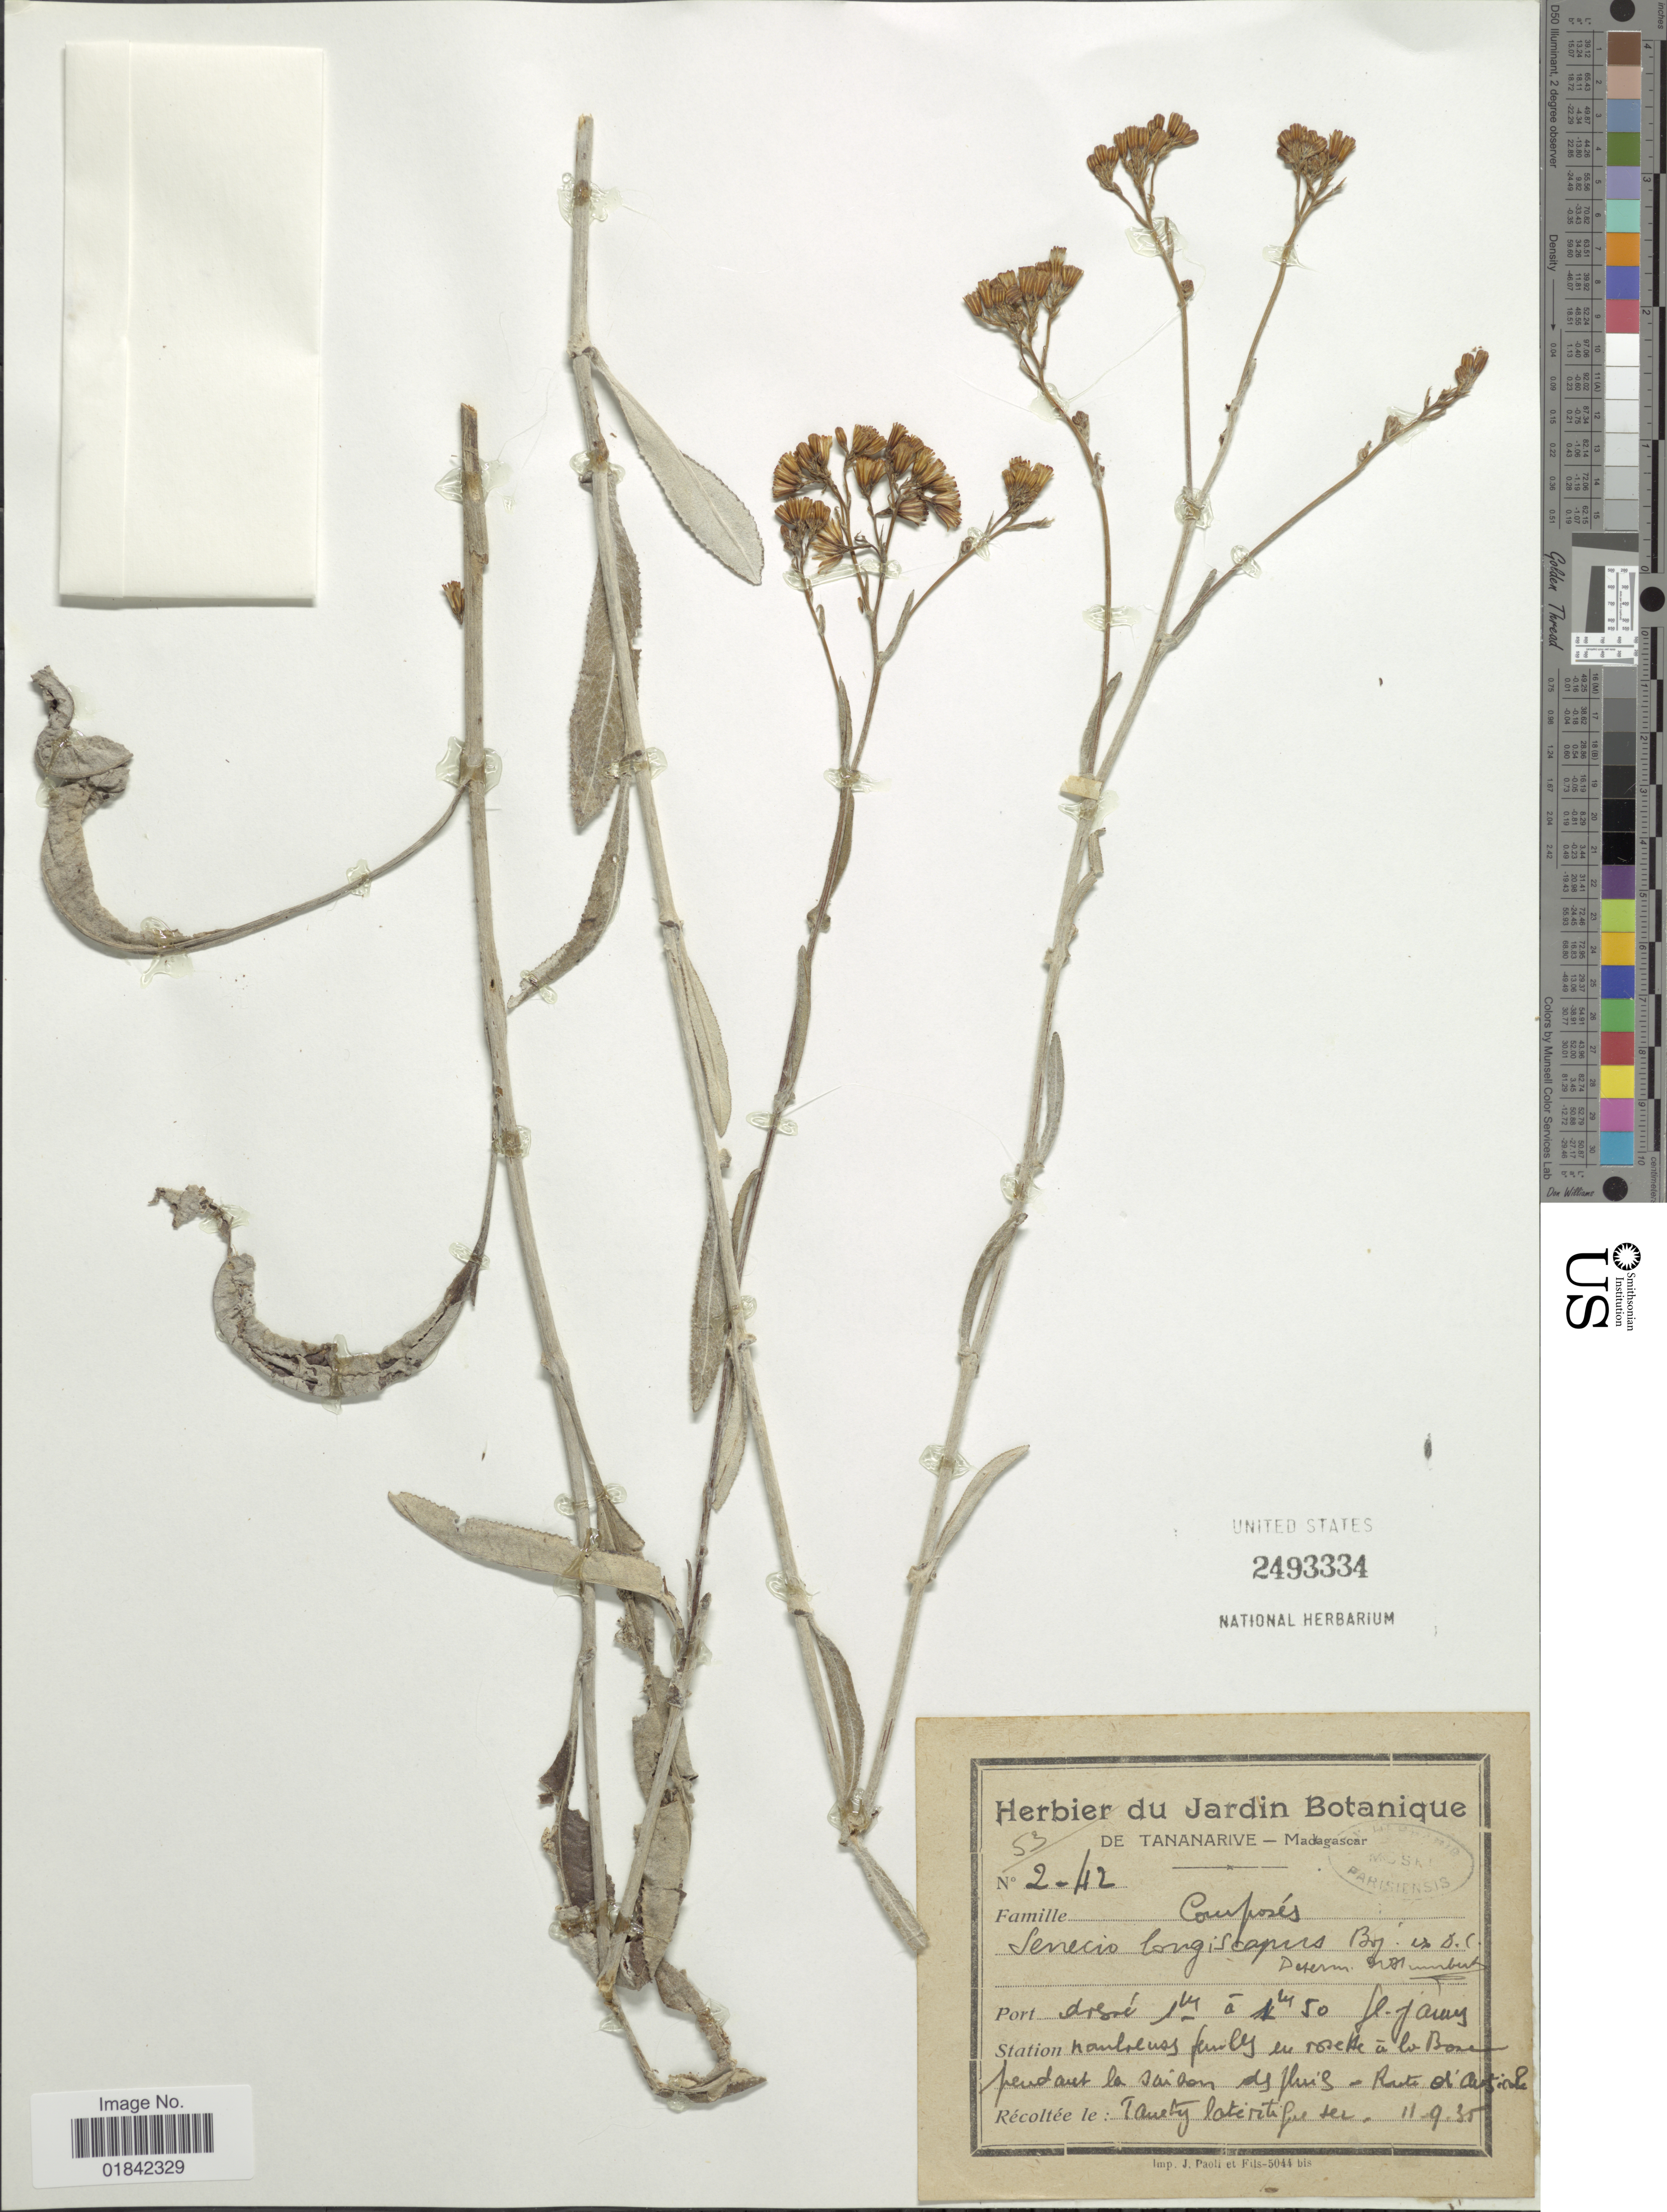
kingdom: Plantae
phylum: Tracheophyta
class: Magnoliopsida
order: Asterales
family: Asteraceae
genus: Senecio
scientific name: Senecio longiscapus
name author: Bojer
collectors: T. Laterithfue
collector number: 2-42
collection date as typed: Transcribed d/m/y: 11/9/35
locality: Port dosoc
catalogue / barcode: US 2493334